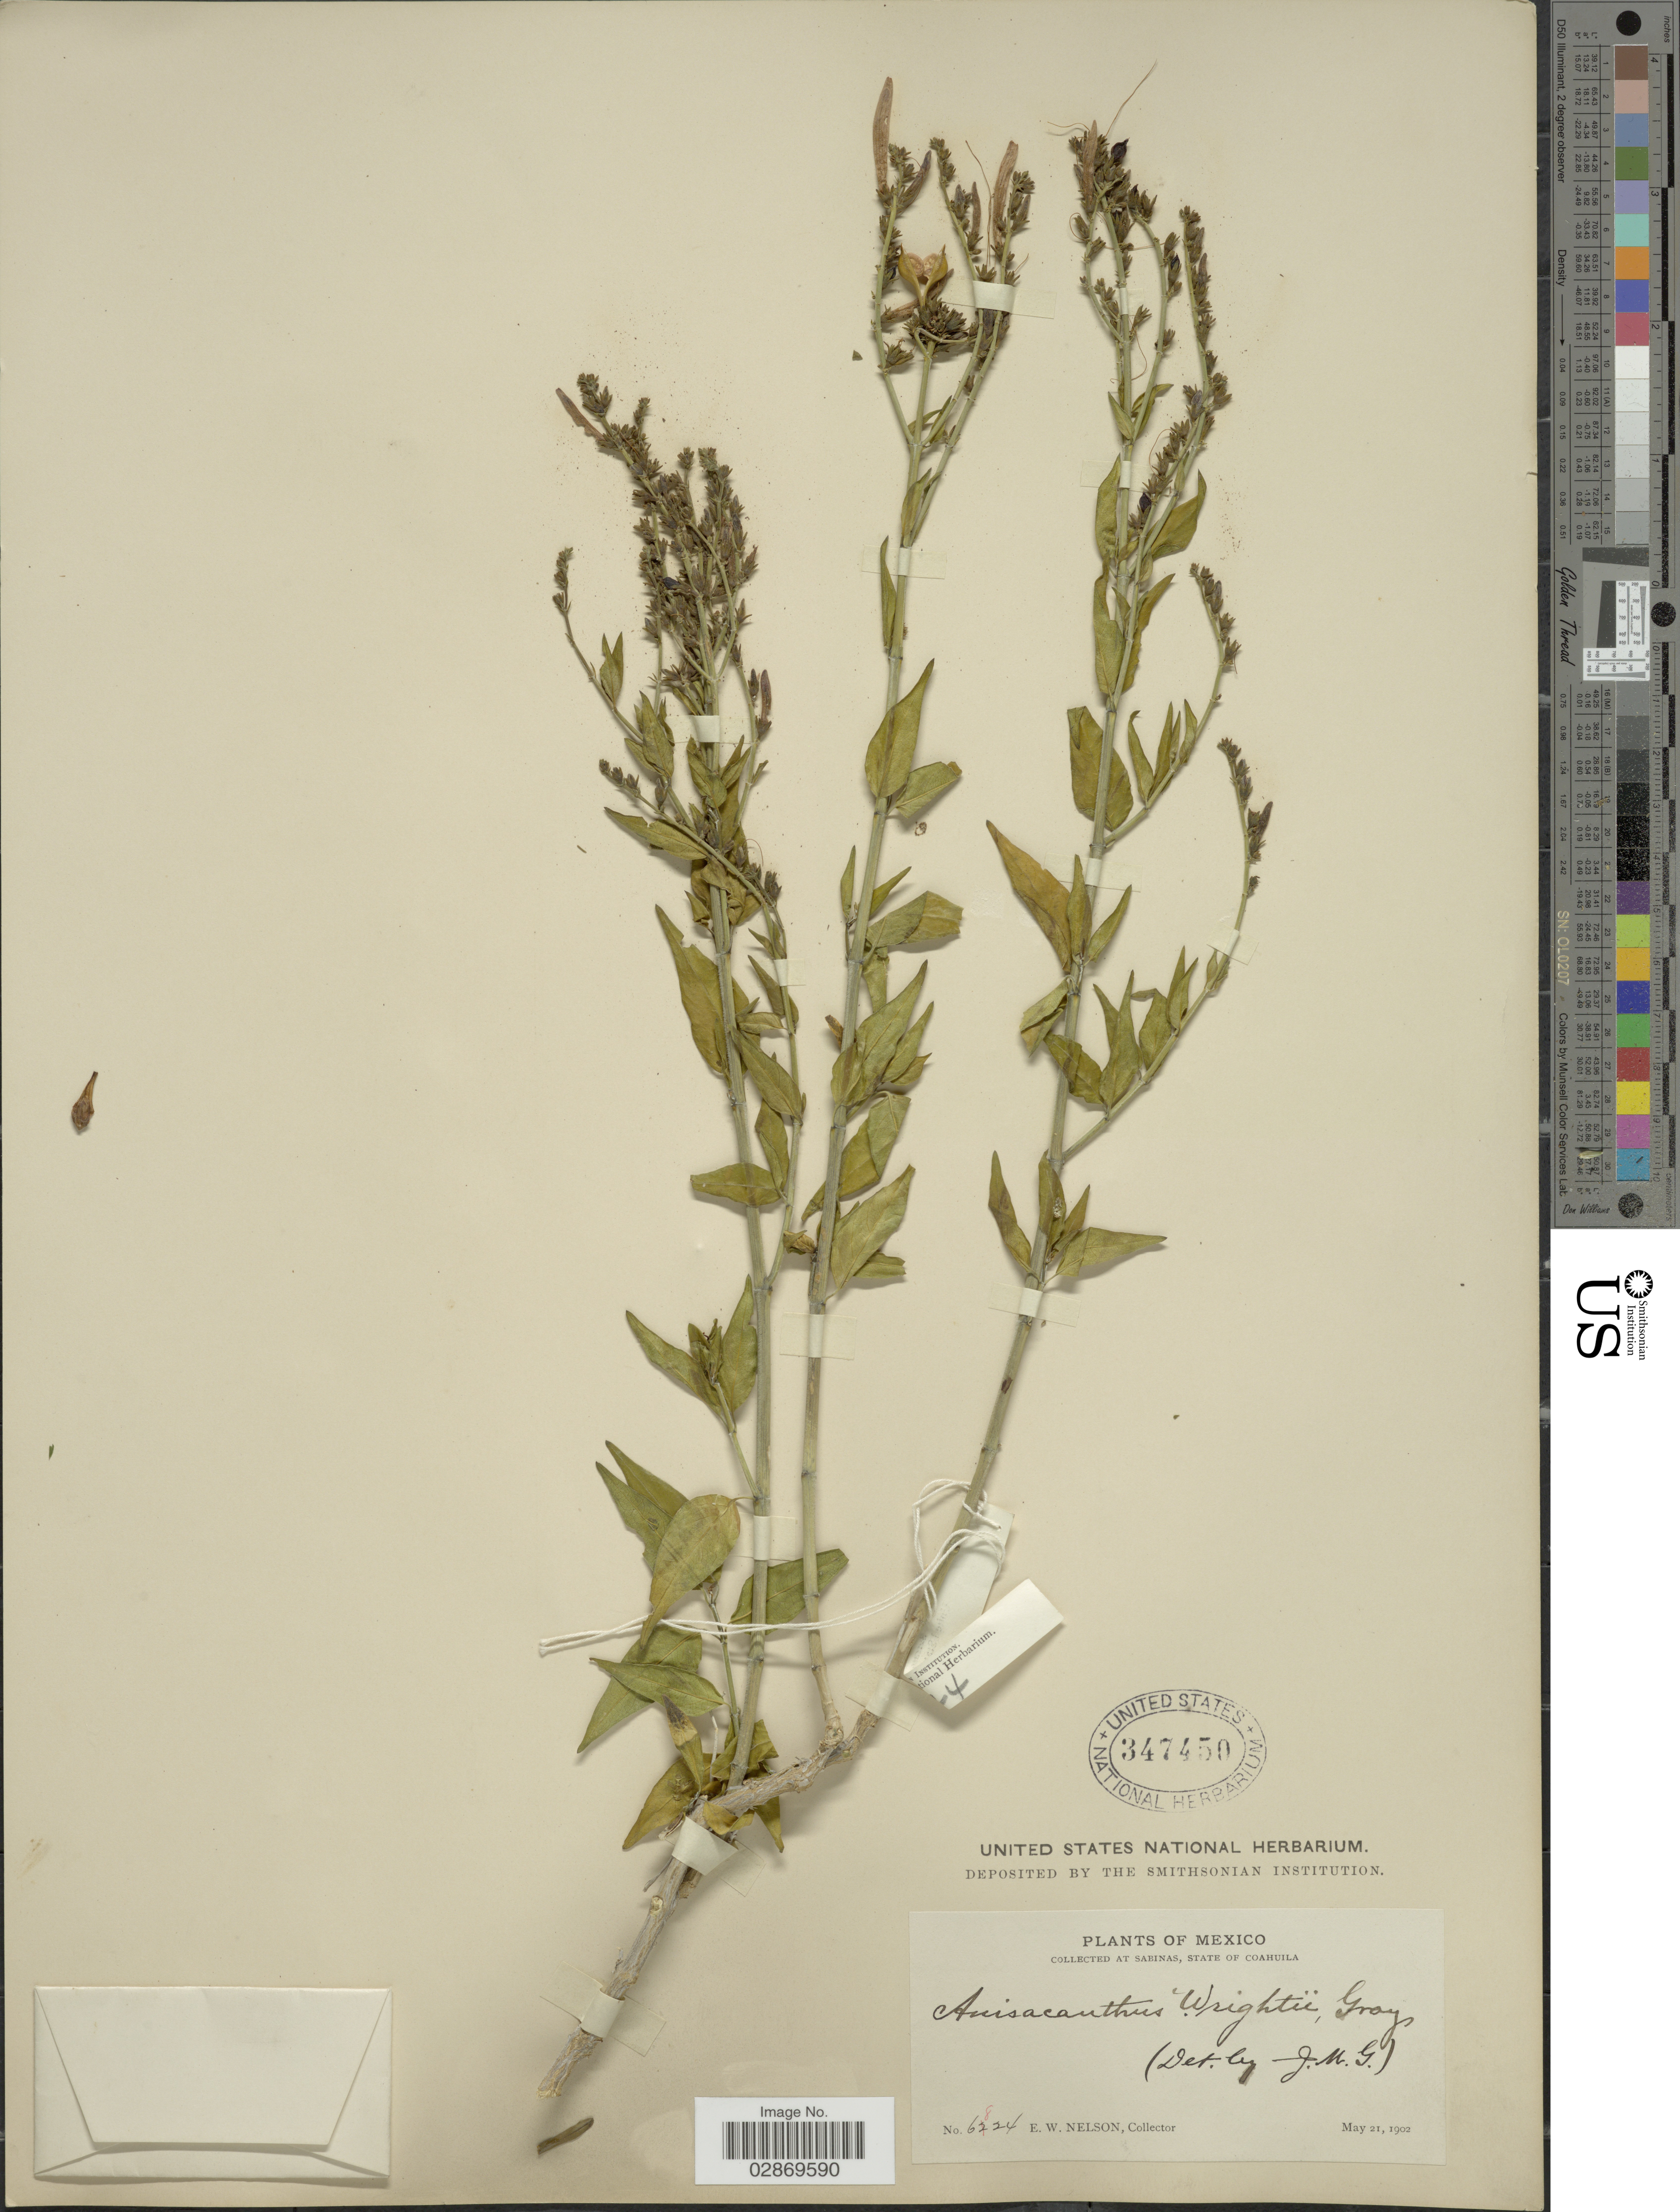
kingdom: Plantae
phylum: Tracheophyta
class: Magnoliopsida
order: Lamiales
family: Acanthaceae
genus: Anisacanthus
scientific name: Anisacanthus wrightii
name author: (Torr.) A. Gray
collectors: E. W. Nelson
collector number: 6824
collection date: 1902-05-21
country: Mexico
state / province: Coahuila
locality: Sabinas.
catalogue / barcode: US 347450